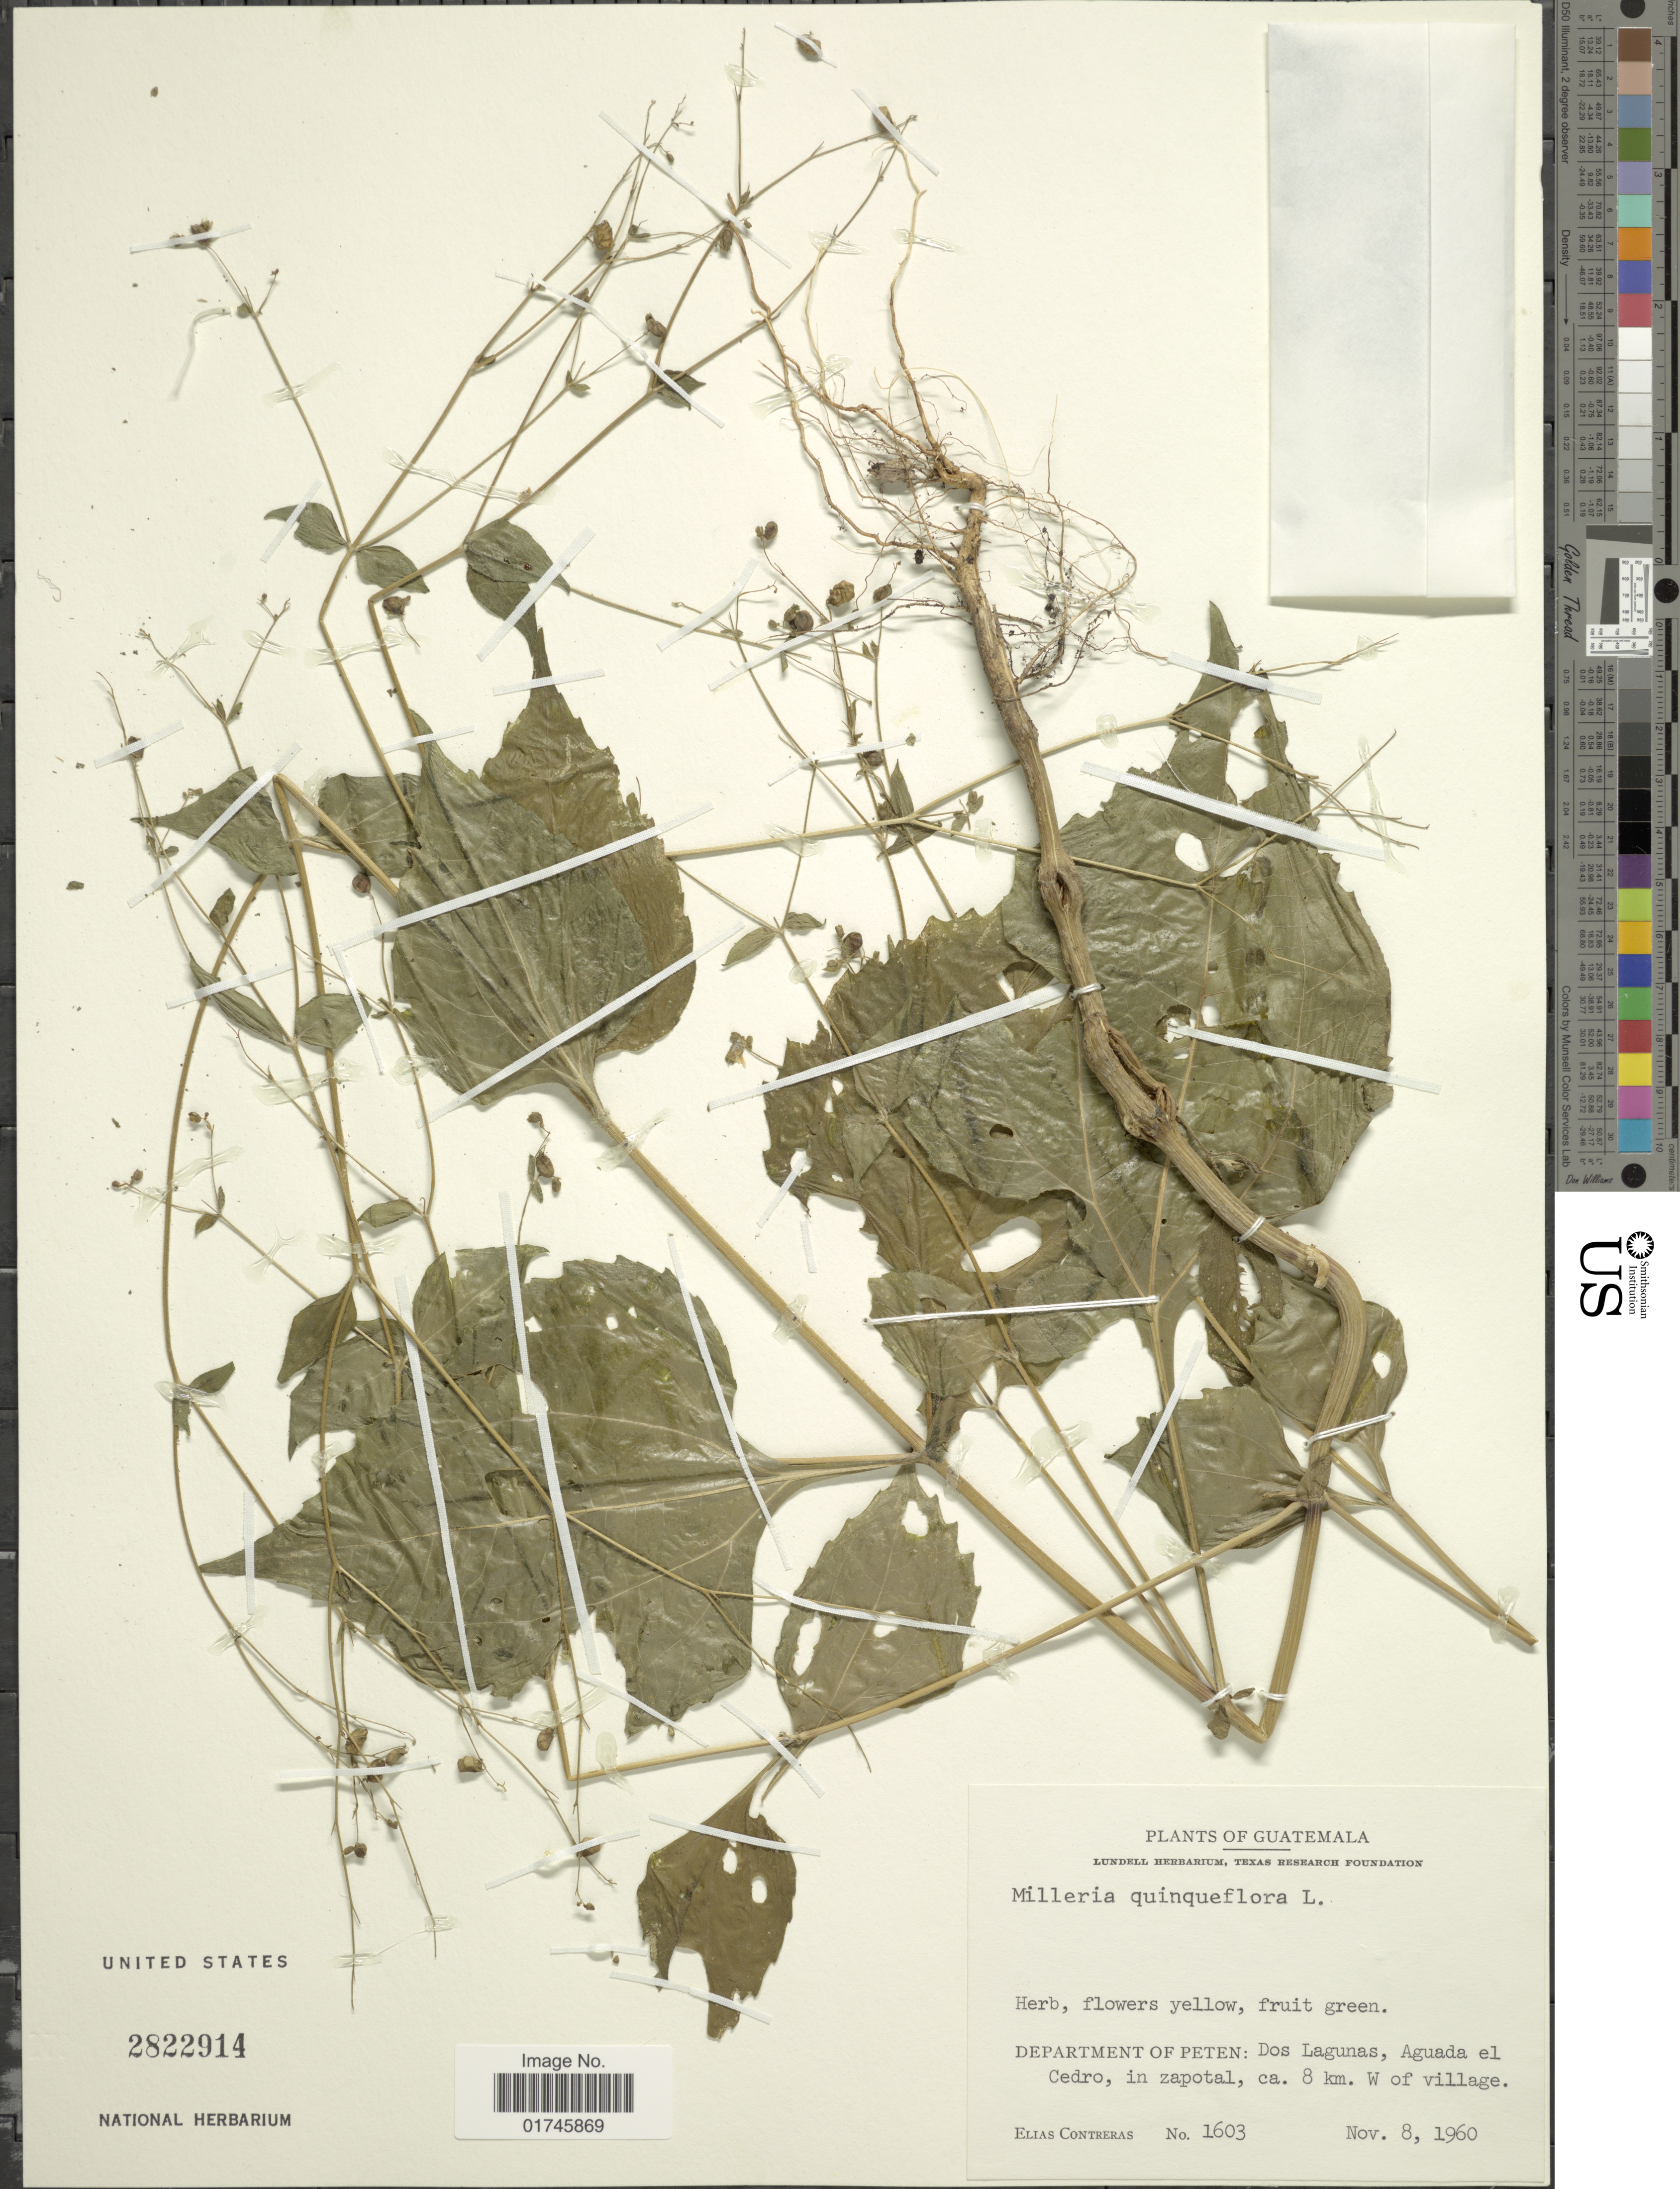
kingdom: Plantae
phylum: Tracheophyta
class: Magnoliopsida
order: Asterales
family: Asteraceae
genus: Milleria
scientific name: Milleria quinqueflora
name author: L.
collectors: E. Contreras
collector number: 1603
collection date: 1960-11-08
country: Guatemala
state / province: El Petén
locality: Department of Peten: Dos Lagunas, Aguada el Cedro, in zapotal, ca. 8 km W of village.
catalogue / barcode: US 2822914